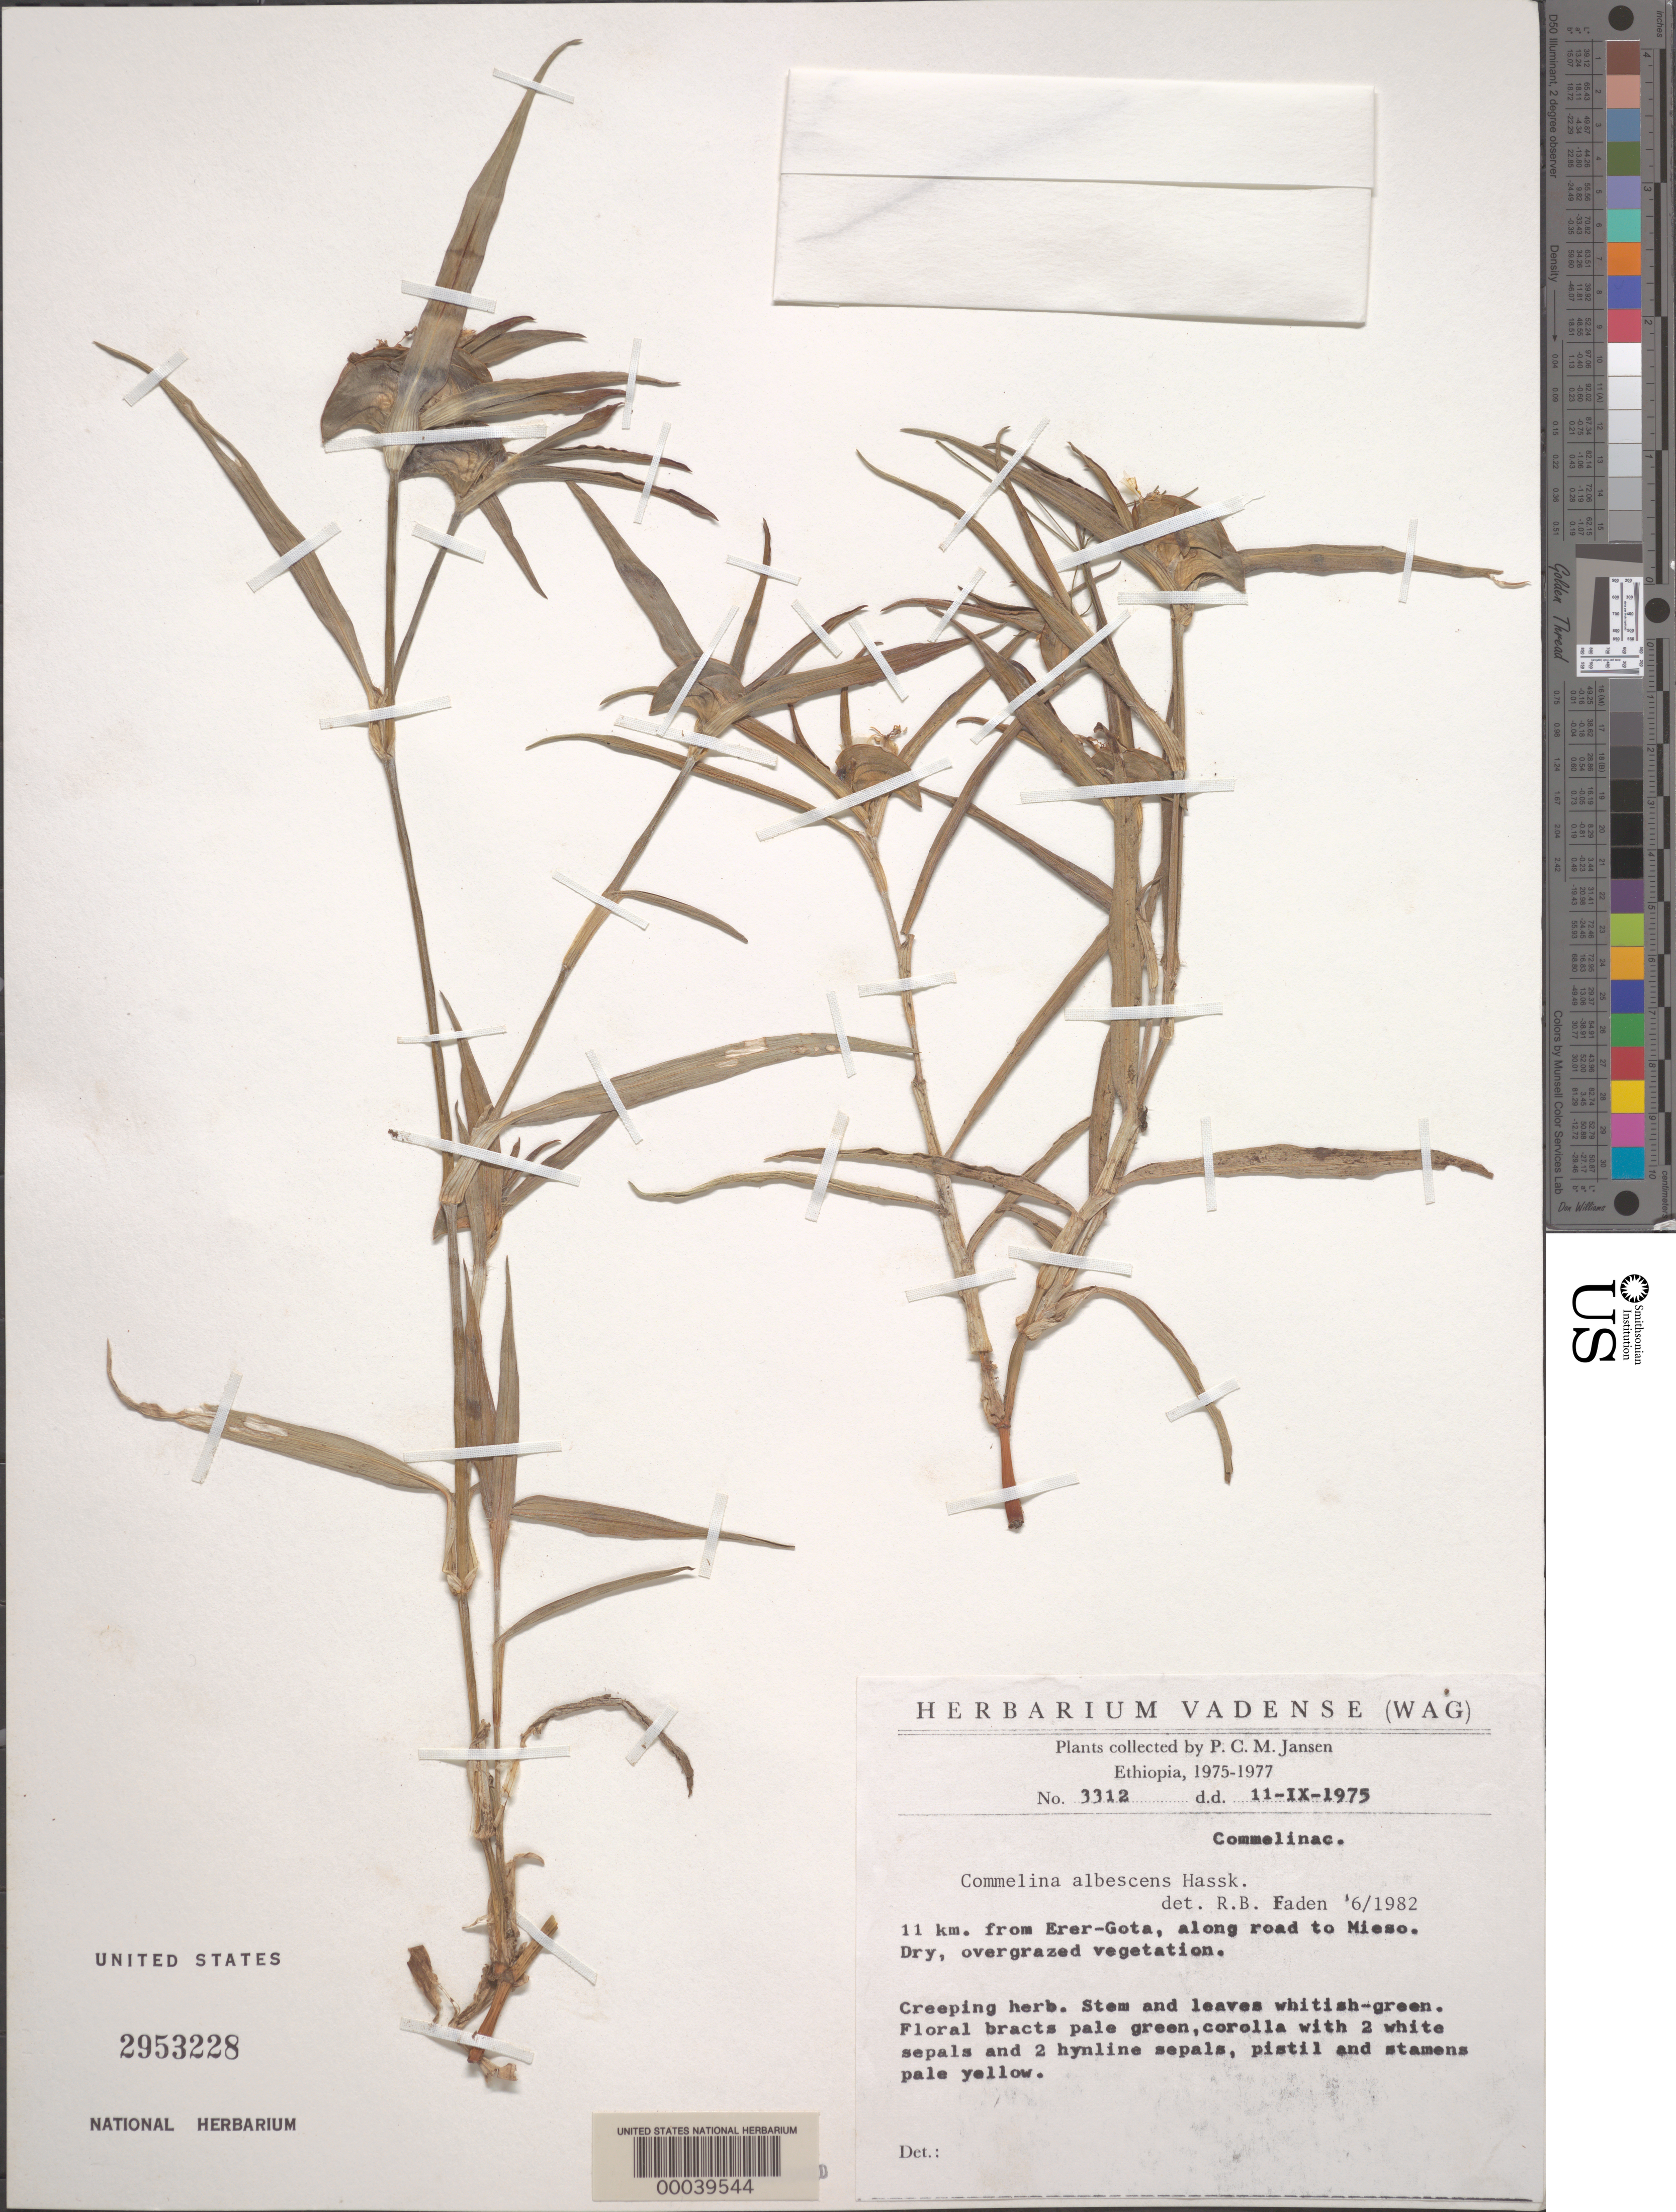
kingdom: Plantae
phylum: Tracheophyta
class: Liliopsida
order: Commelinales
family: Commelinaceae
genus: Commelina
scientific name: Commelina albescens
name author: Hassk.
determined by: Faden, Robert B., (US), Smithsonian Institution - National Museum of Natural History (UNITED STATES)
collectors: P. Jansen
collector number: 3312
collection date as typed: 11 Sep 1975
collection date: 1975-09-11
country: Ethiopia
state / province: Harari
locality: Erer-gota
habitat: Dry, overgrazed roadside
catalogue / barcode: US 2953228